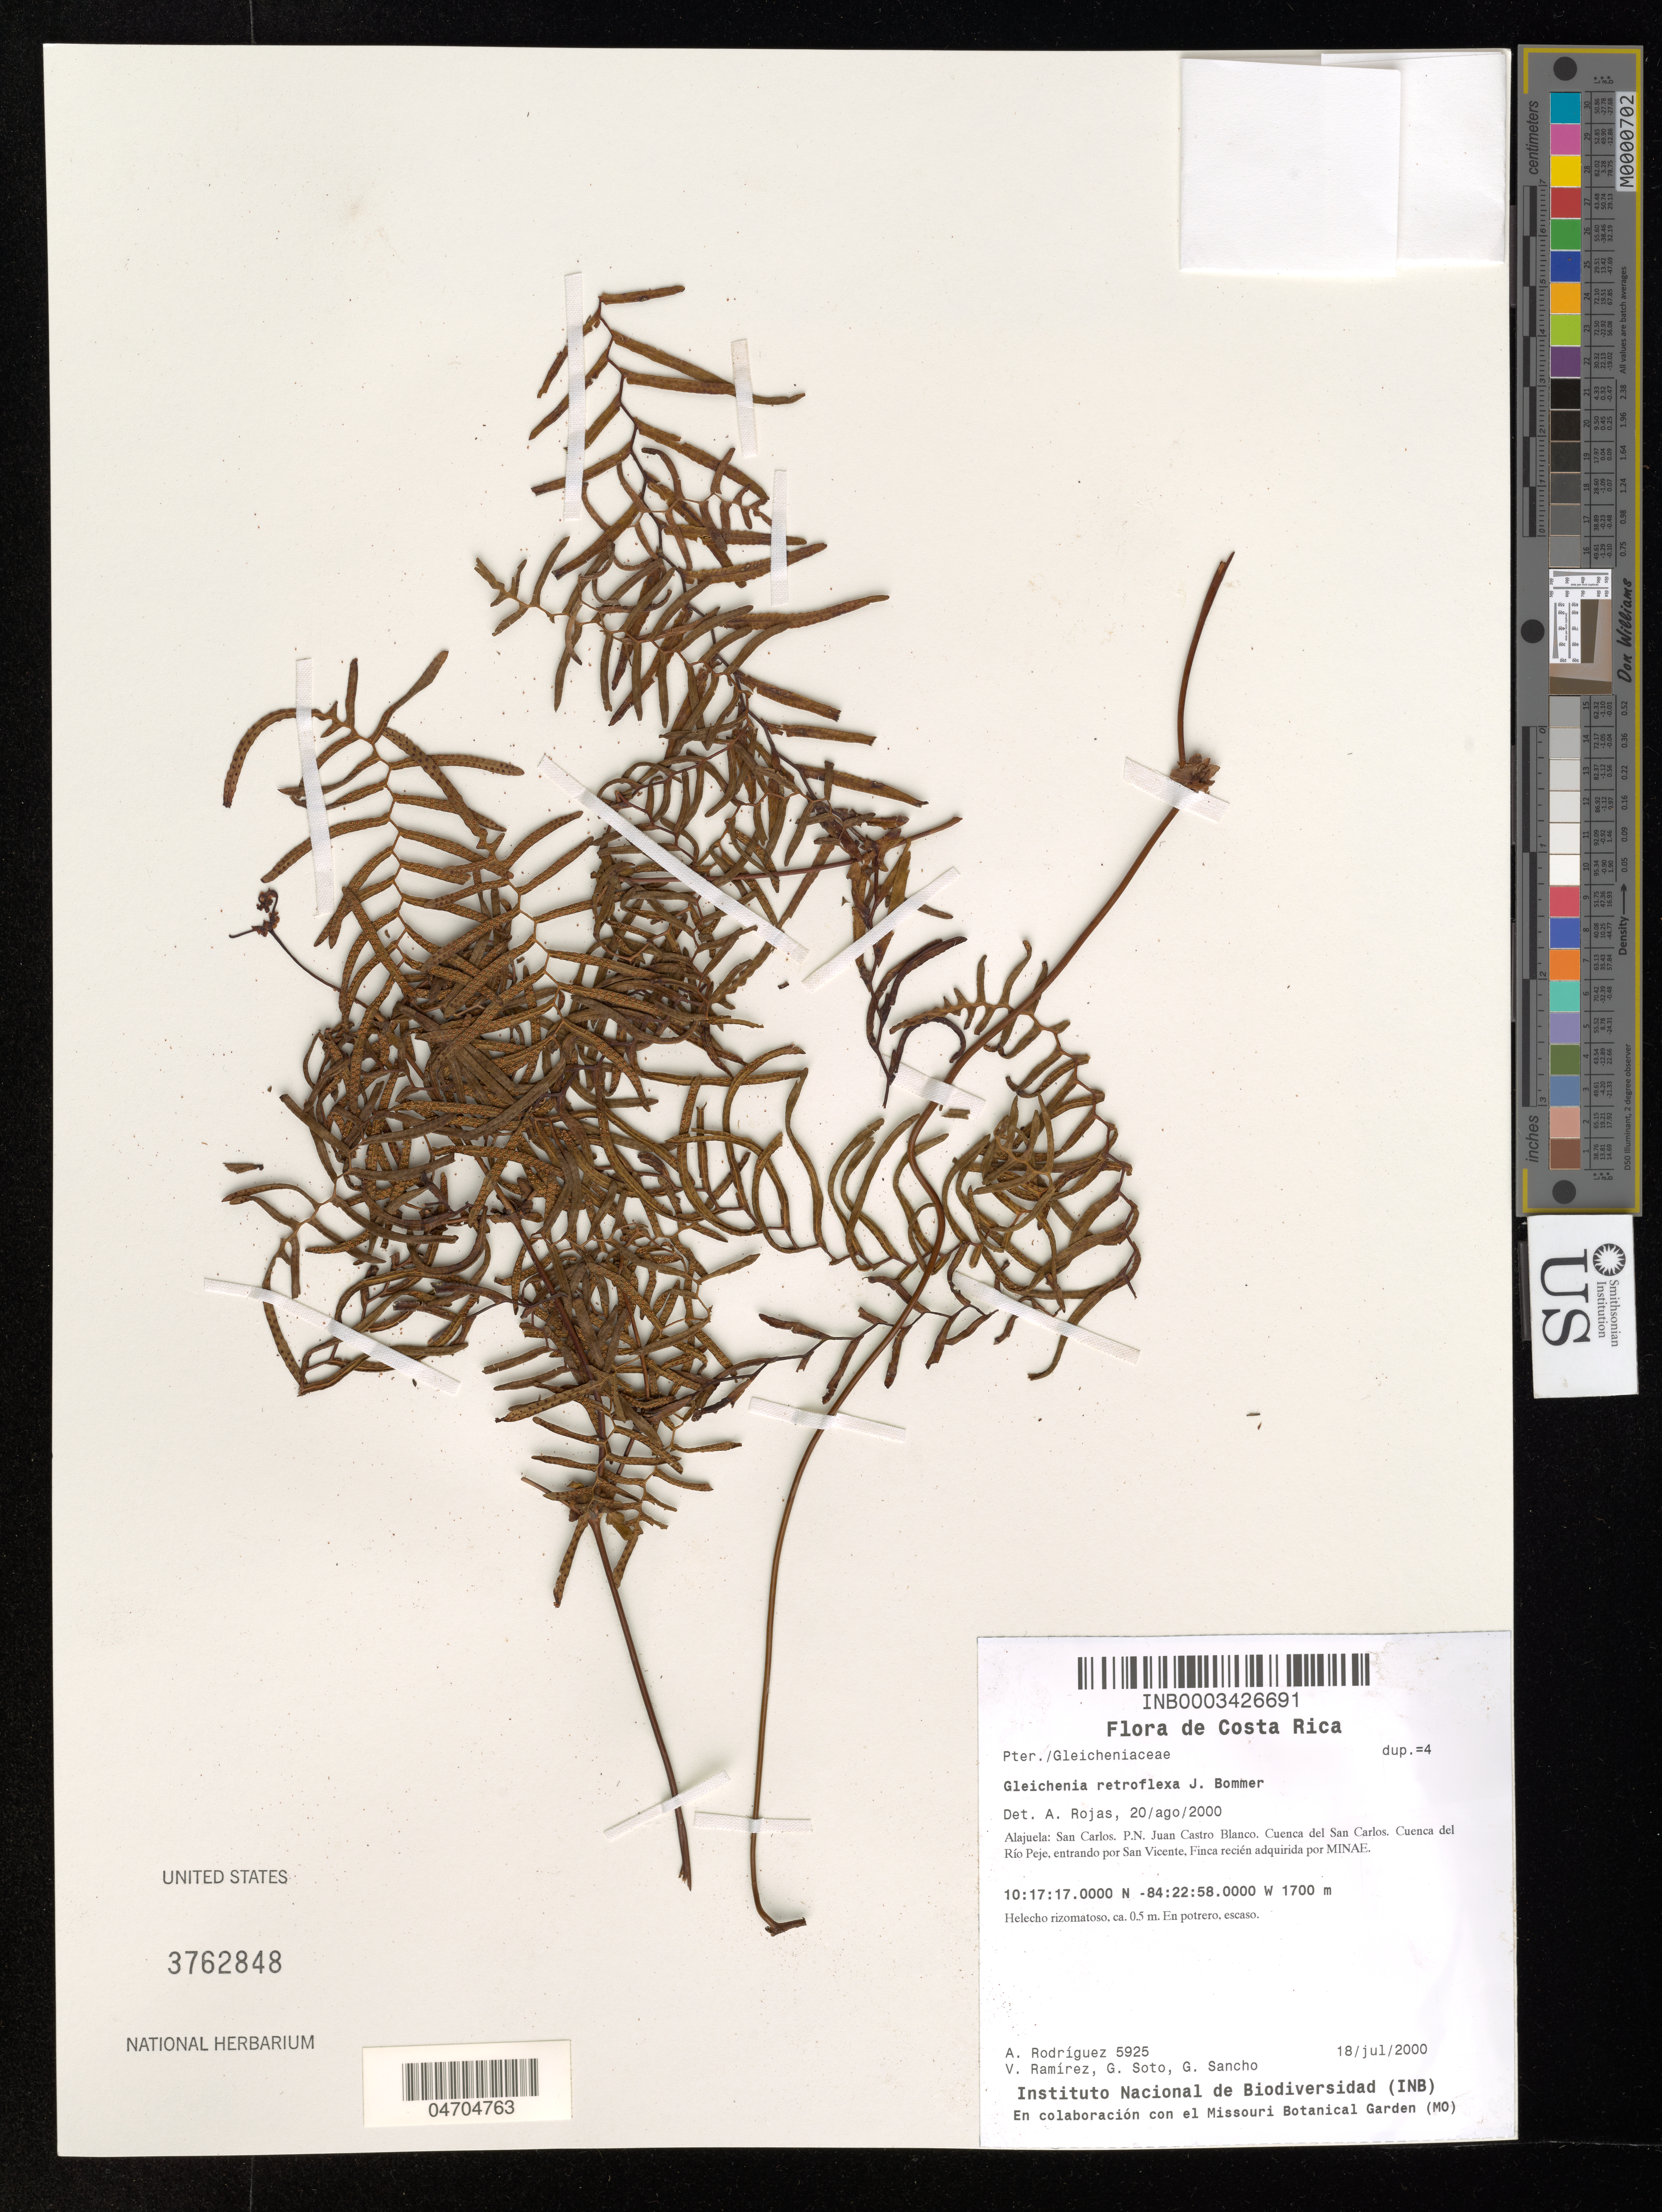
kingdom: Plantae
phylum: Tracheophyta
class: Polypodiopsida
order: Gleicheniales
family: Gleicheniaceae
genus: Sticherus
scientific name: Sticherus retroflexus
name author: (Bornm. ex Christ) Copel.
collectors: A. Rodríguez, V. Ramirez, G. Soto & G. Sancho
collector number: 5925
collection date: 2000-07-18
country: Costa Rica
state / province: Alajuela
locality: San Carlos. P. N. Juan Castro Blanco. Cuenca del San Carlos. Cuenca del Río Peje, entrando por San Vicente. Finca recién adquirida por MINAE.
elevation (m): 1700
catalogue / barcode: US 3762848